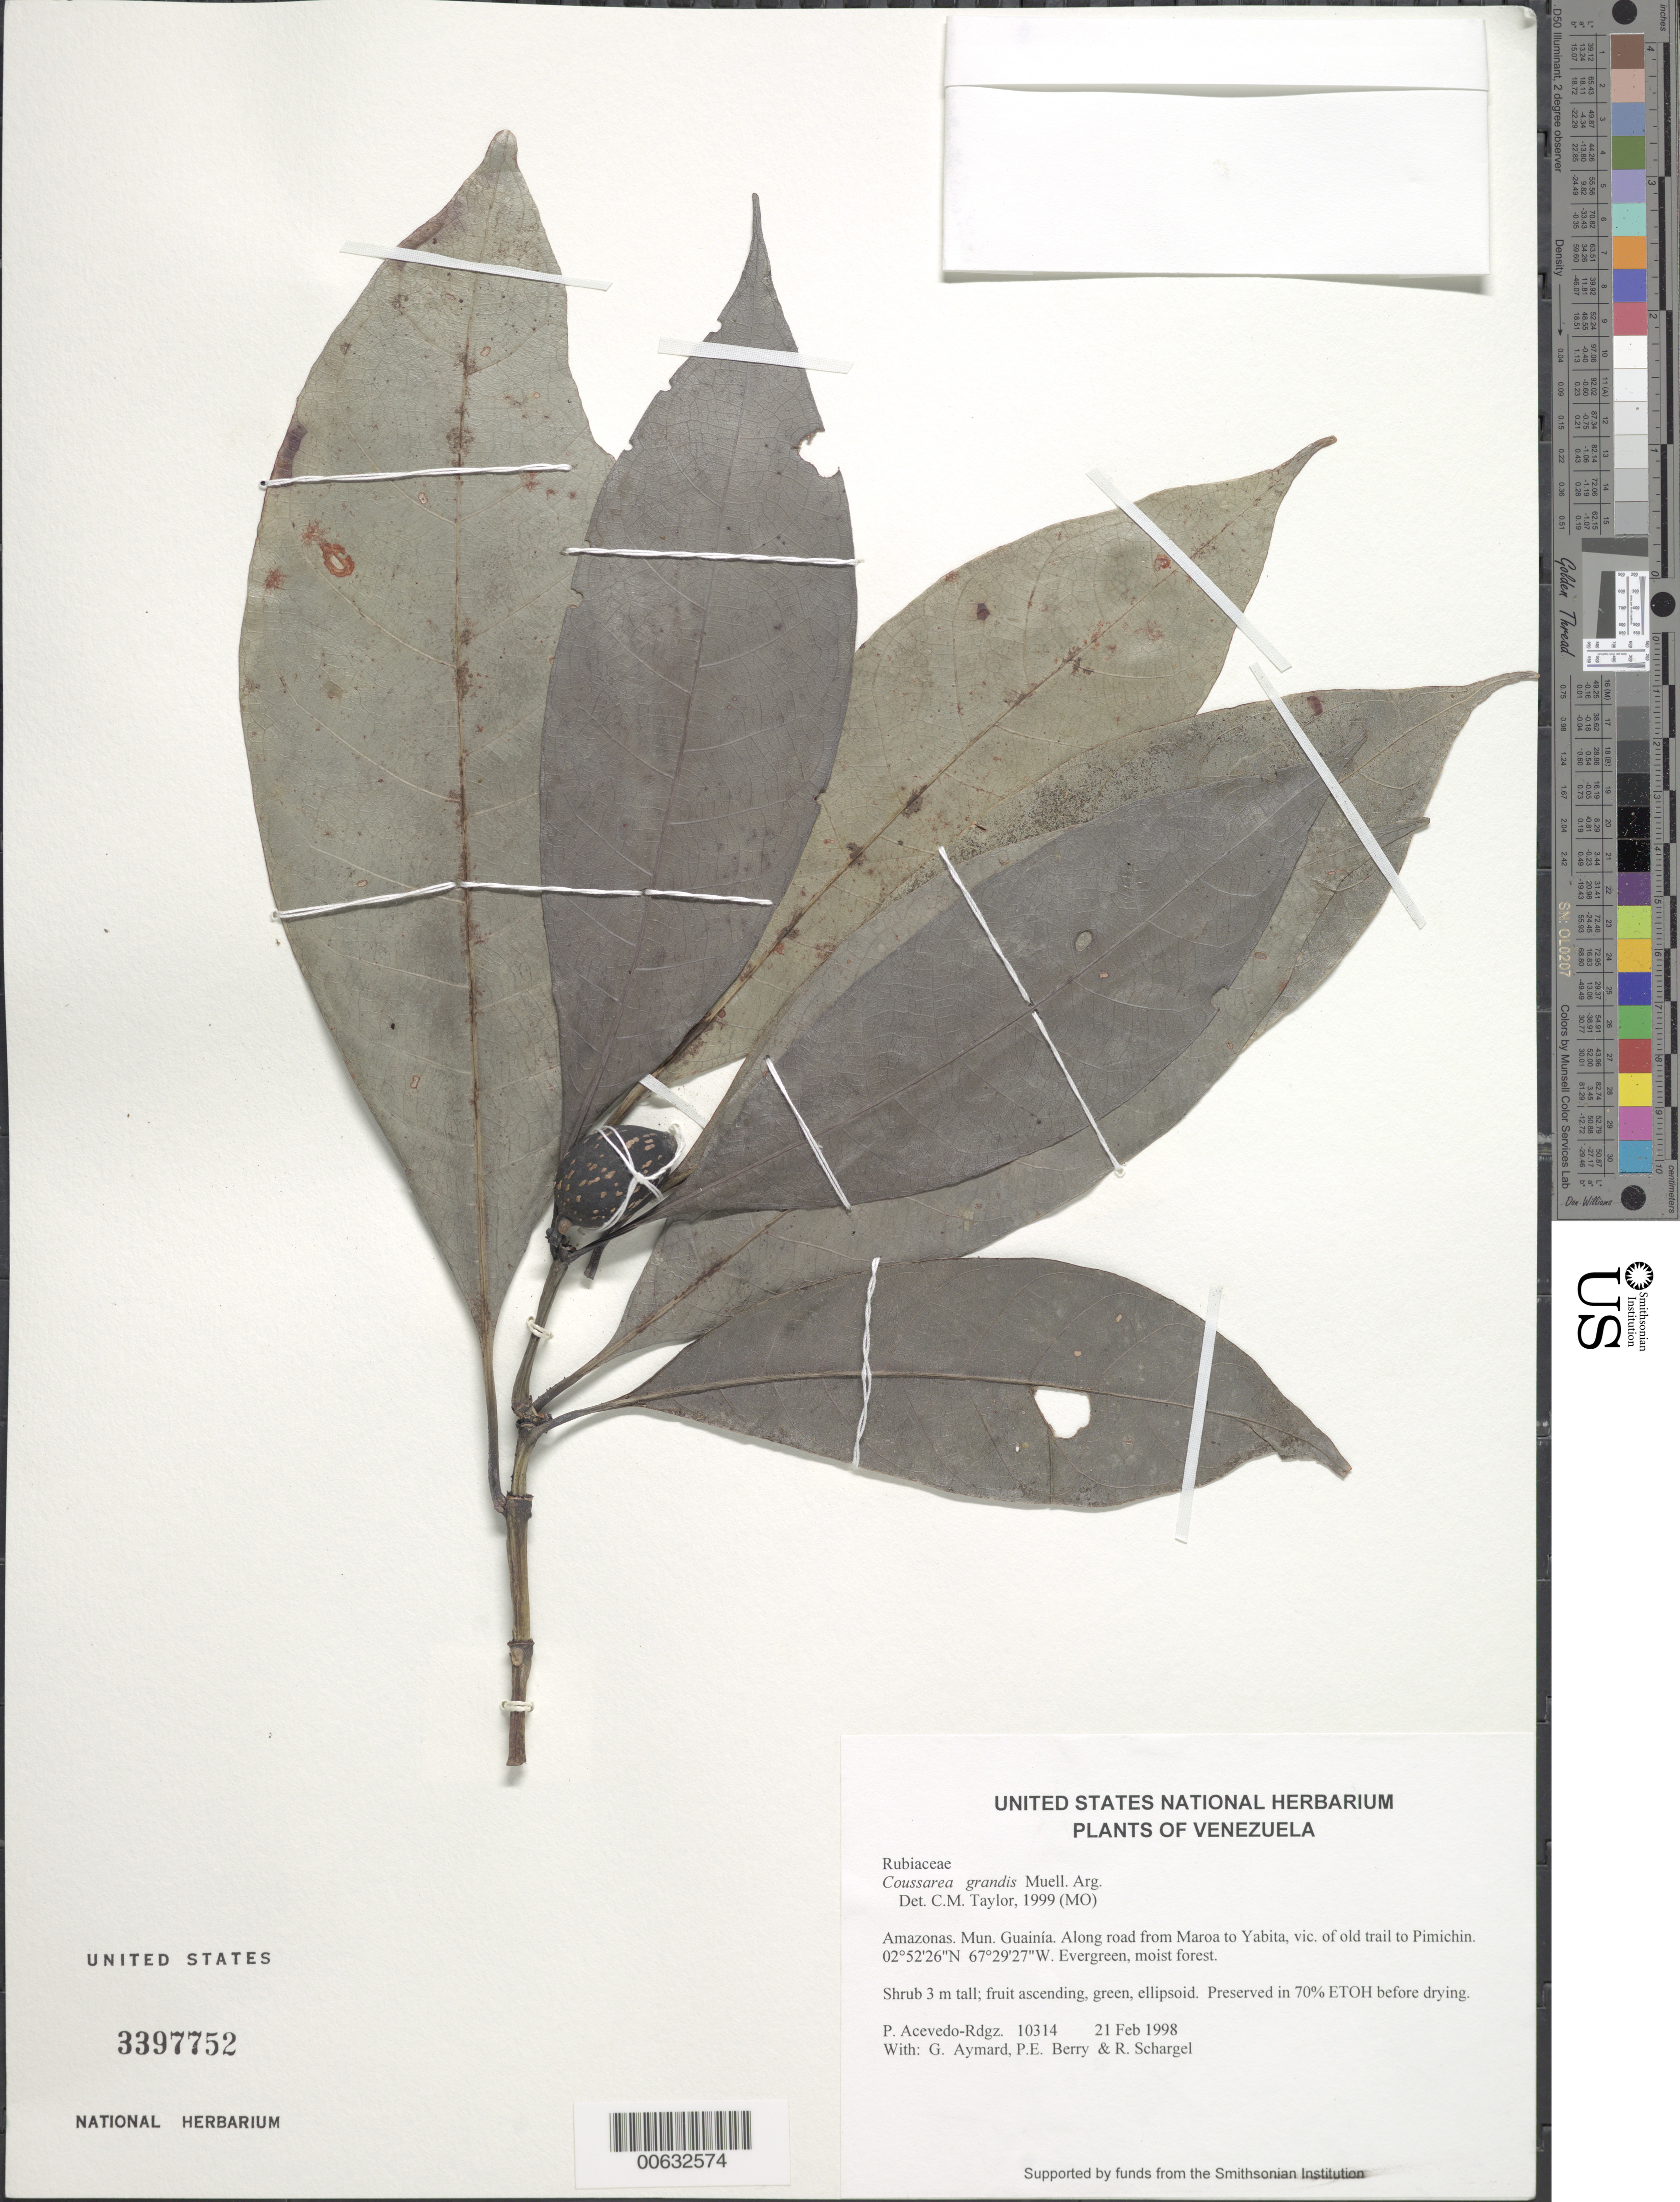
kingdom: Plantae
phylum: Tracheophyta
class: Magnoliopsida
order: Gentianales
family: Rubiaceae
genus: Coussarea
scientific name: Coussarea grandis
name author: Müll. Arg.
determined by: Taylor, Charlotte M.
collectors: P. Acevedo-Rodr., G. A. Aymard, P. E. Berry & R. Schargel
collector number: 10314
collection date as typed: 21 Feb 1998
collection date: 1998-02-21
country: Venezuela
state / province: Amazonas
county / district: Maroa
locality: Along road from Maroa to Yabita, vic. of old trail to Pimichin.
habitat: Evergreen, moist forest.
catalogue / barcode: US 3397752